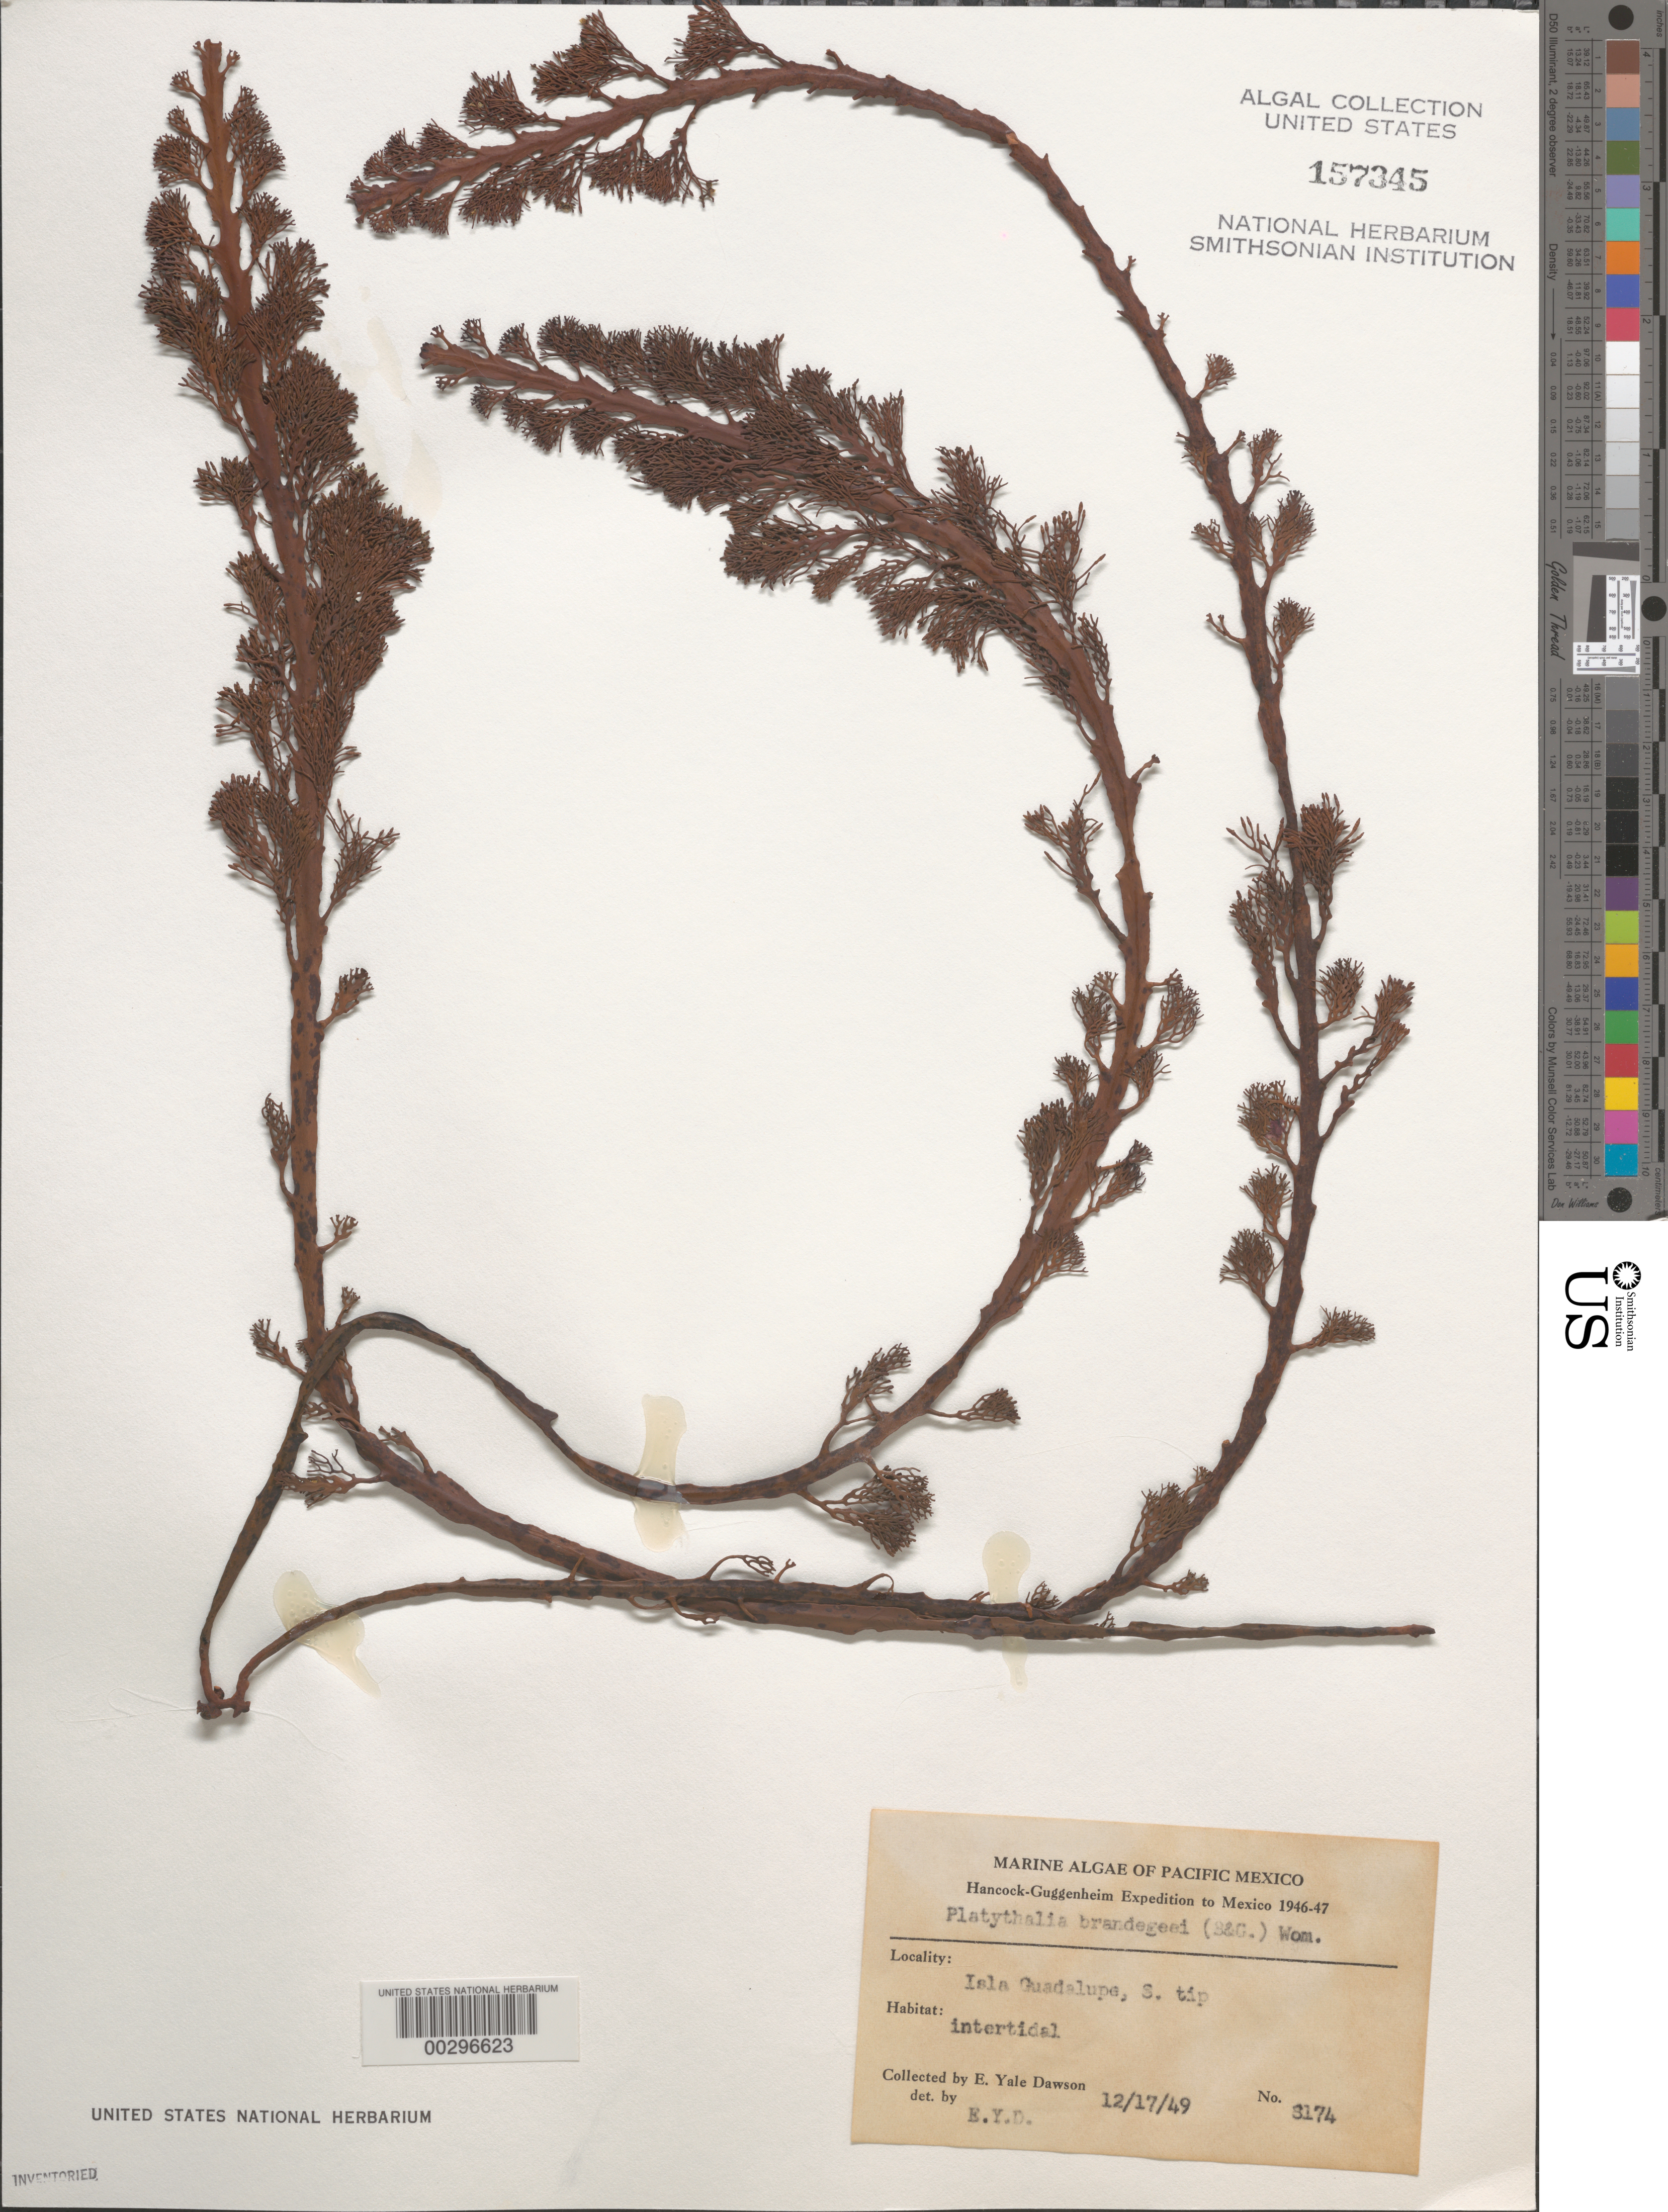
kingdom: Chromista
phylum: Ochrophyta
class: Phaeophyceae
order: Fucales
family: Sargassaceae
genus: Stolonophora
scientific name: Stolonophora brandegeei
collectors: E. Y. Dawson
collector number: EYD 8174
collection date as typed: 17 Dec 1949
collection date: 1949-12-17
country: Mexico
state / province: Baja California Norte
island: Isla Guadalupe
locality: South tip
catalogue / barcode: US 157345